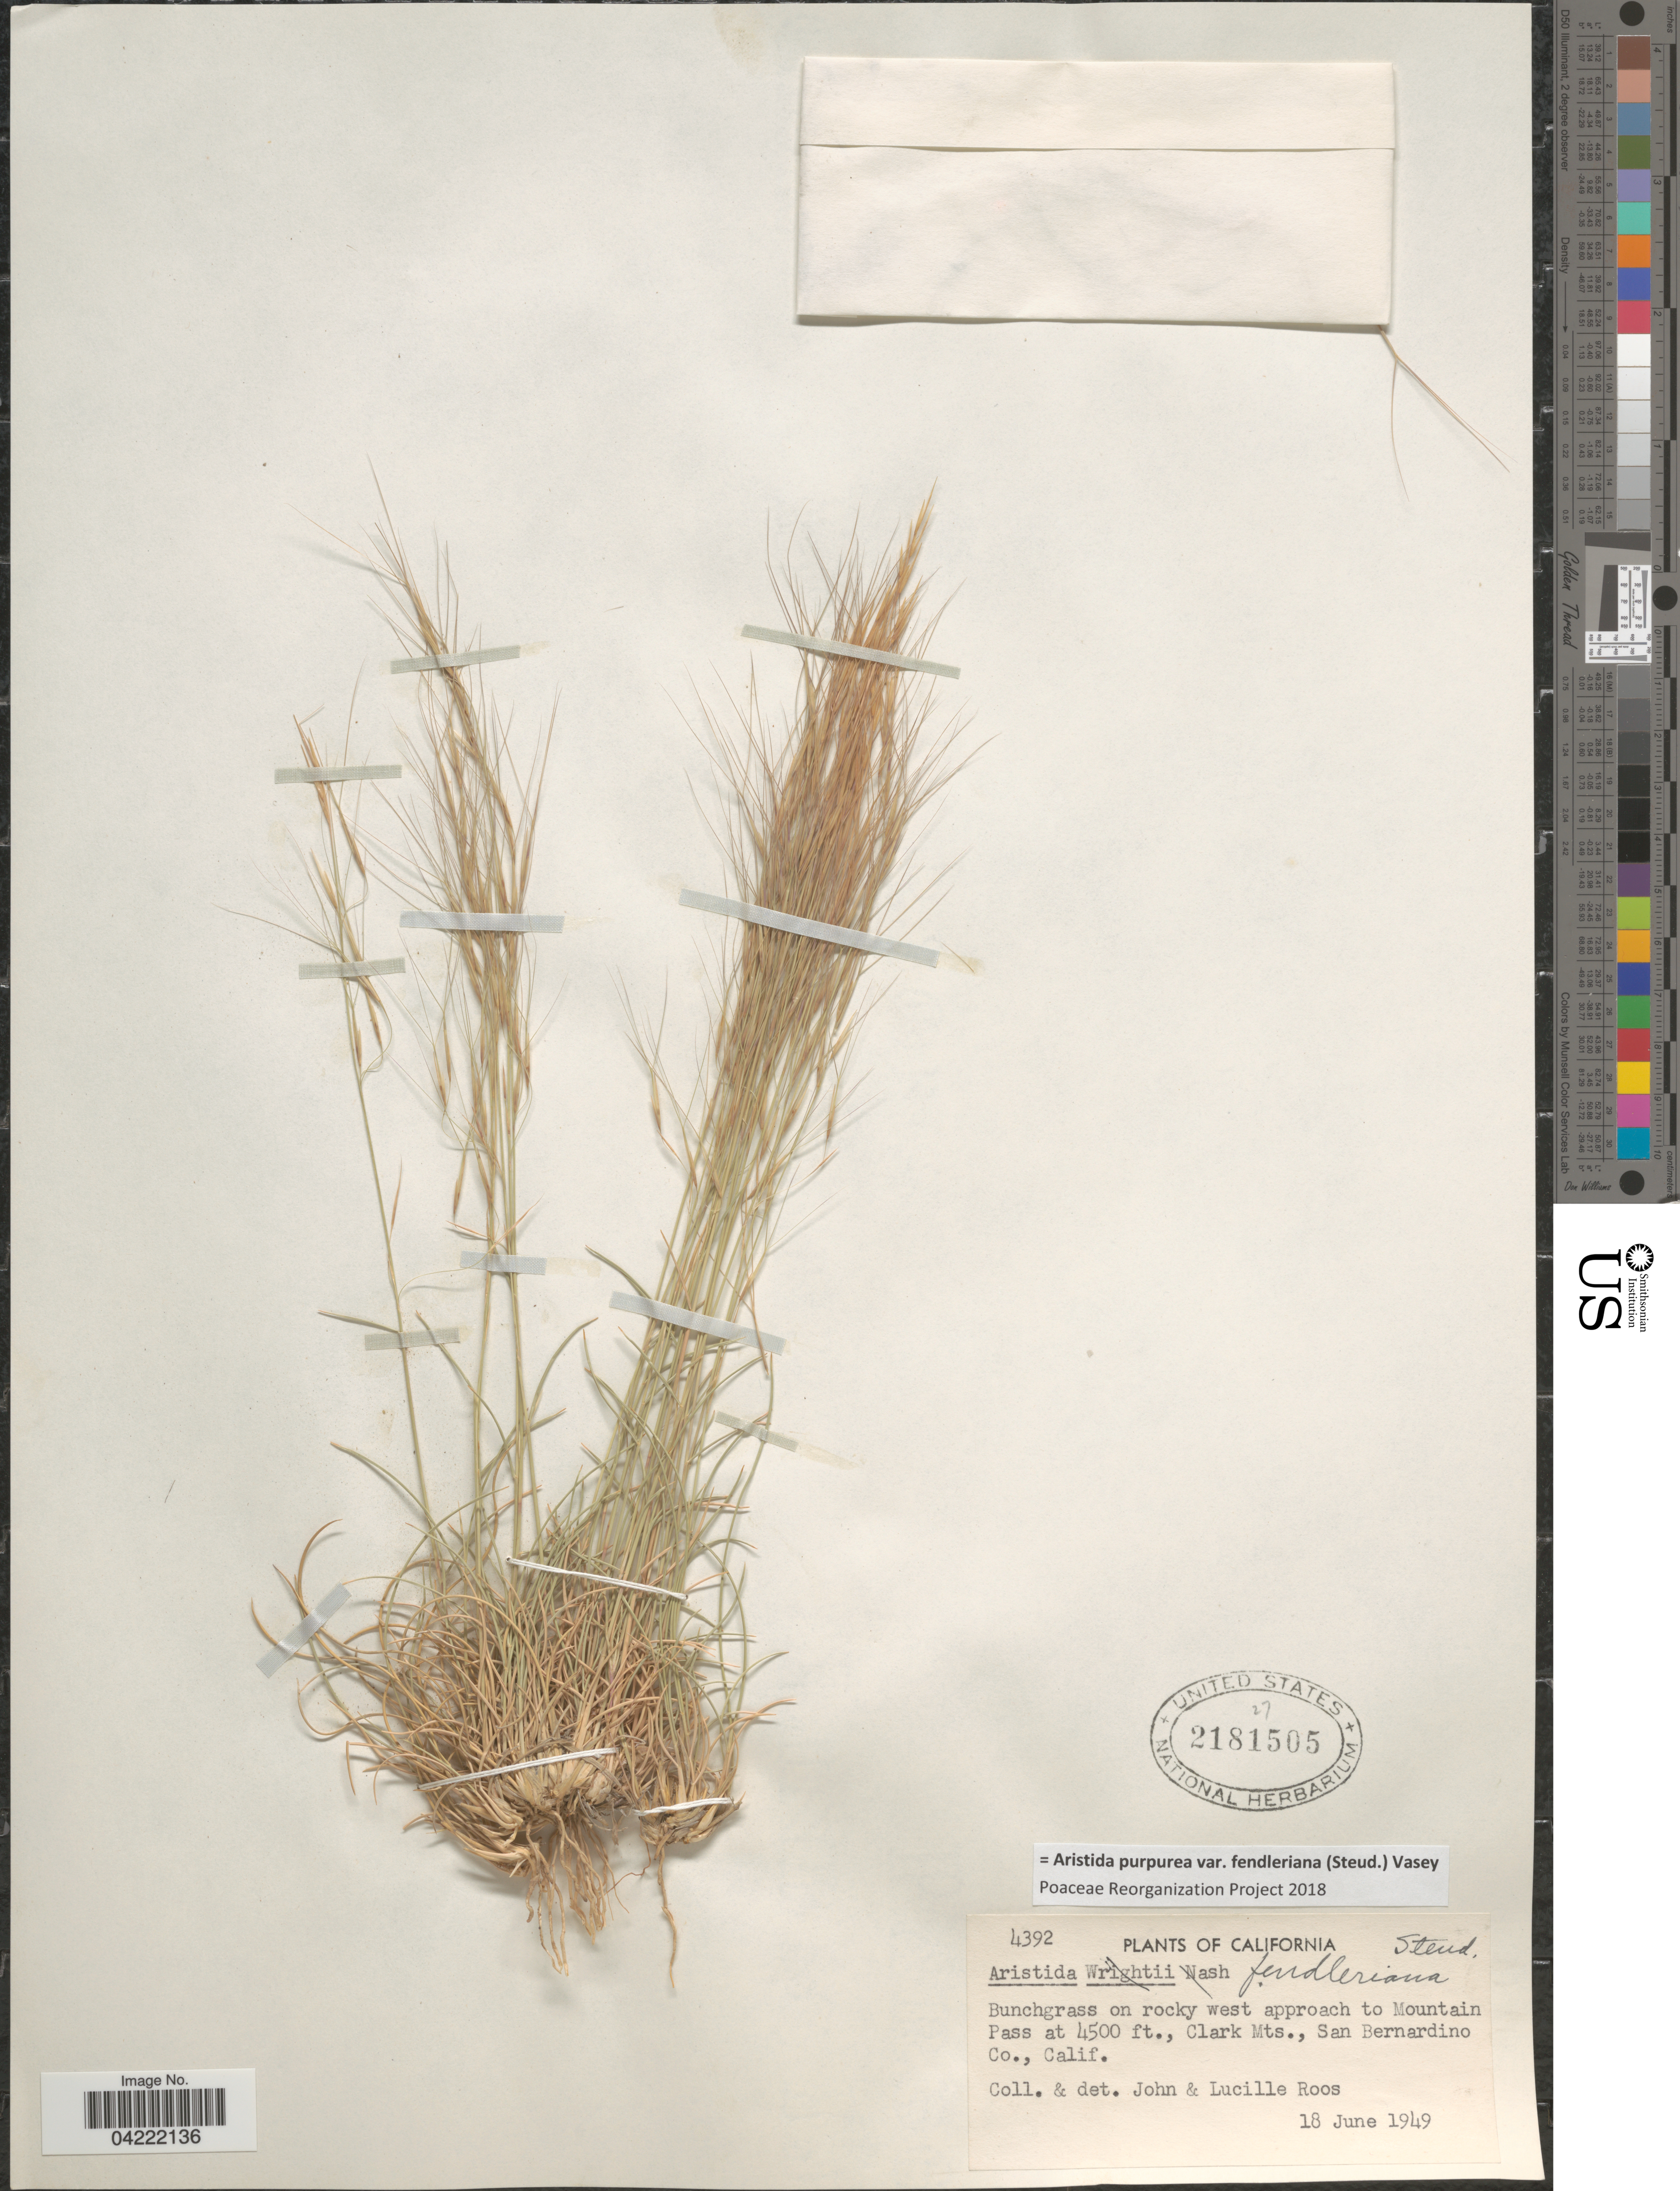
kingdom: Plantae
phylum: Tracheophyta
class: Liliopsida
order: Poales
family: Poaceae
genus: Aristida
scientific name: Aristida purpurea var. fendleriana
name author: (Steud.) Vasey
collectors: J. C. Roos & L. Roos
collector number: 4392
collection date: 1949-06-18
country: United States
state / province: California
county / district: San Bernardino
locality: Bunchgrass on rocky west approach to Mountain Pass, Clark Mts., San Bernardino Co.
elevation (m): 1372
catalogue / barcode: US 2181505